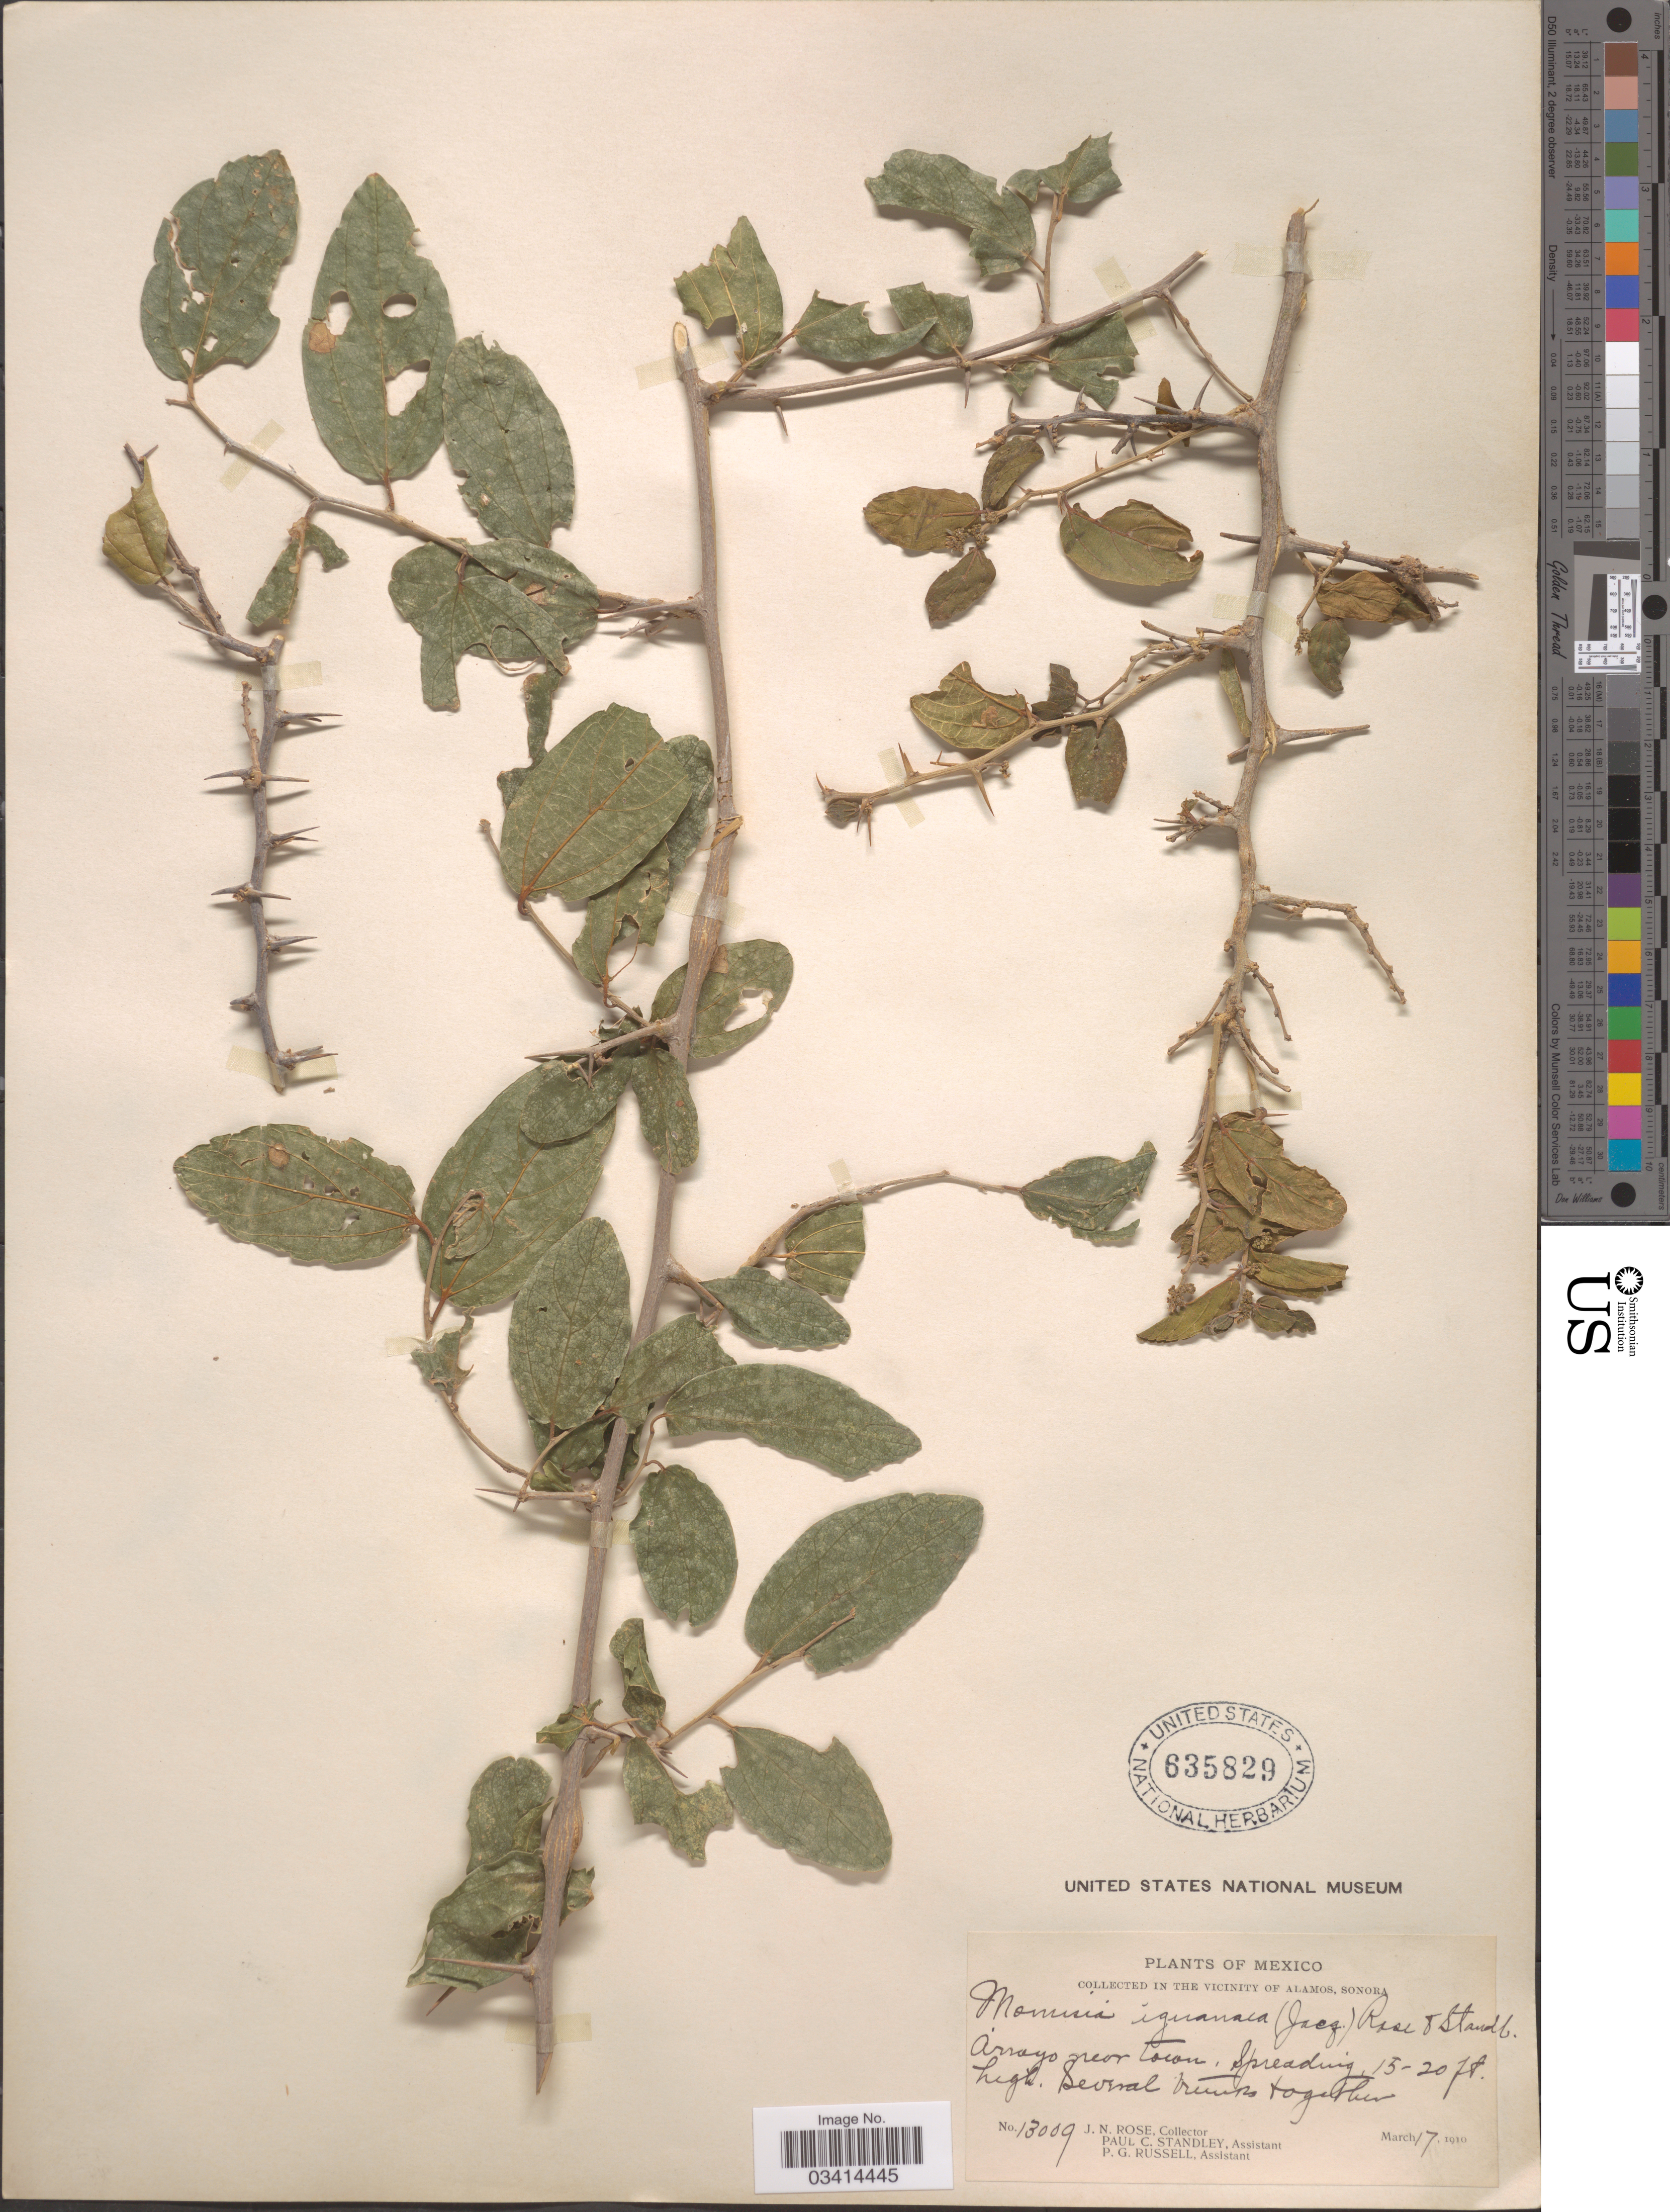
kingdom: Plantae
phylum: Tracheophyta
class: Magnoliopsida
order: Rosales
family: Cannabaceae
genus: Celtis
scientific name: Celtis iguanaea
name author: (Jacq.) Sarg.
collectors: J. N. Rose, P. C. Standley & P. G. Russell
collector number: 13009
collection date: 1910-03-17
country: Mexico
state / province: Sonora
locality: In the vicinity of Alamos. Arroyo near town.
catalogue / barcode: US 635829